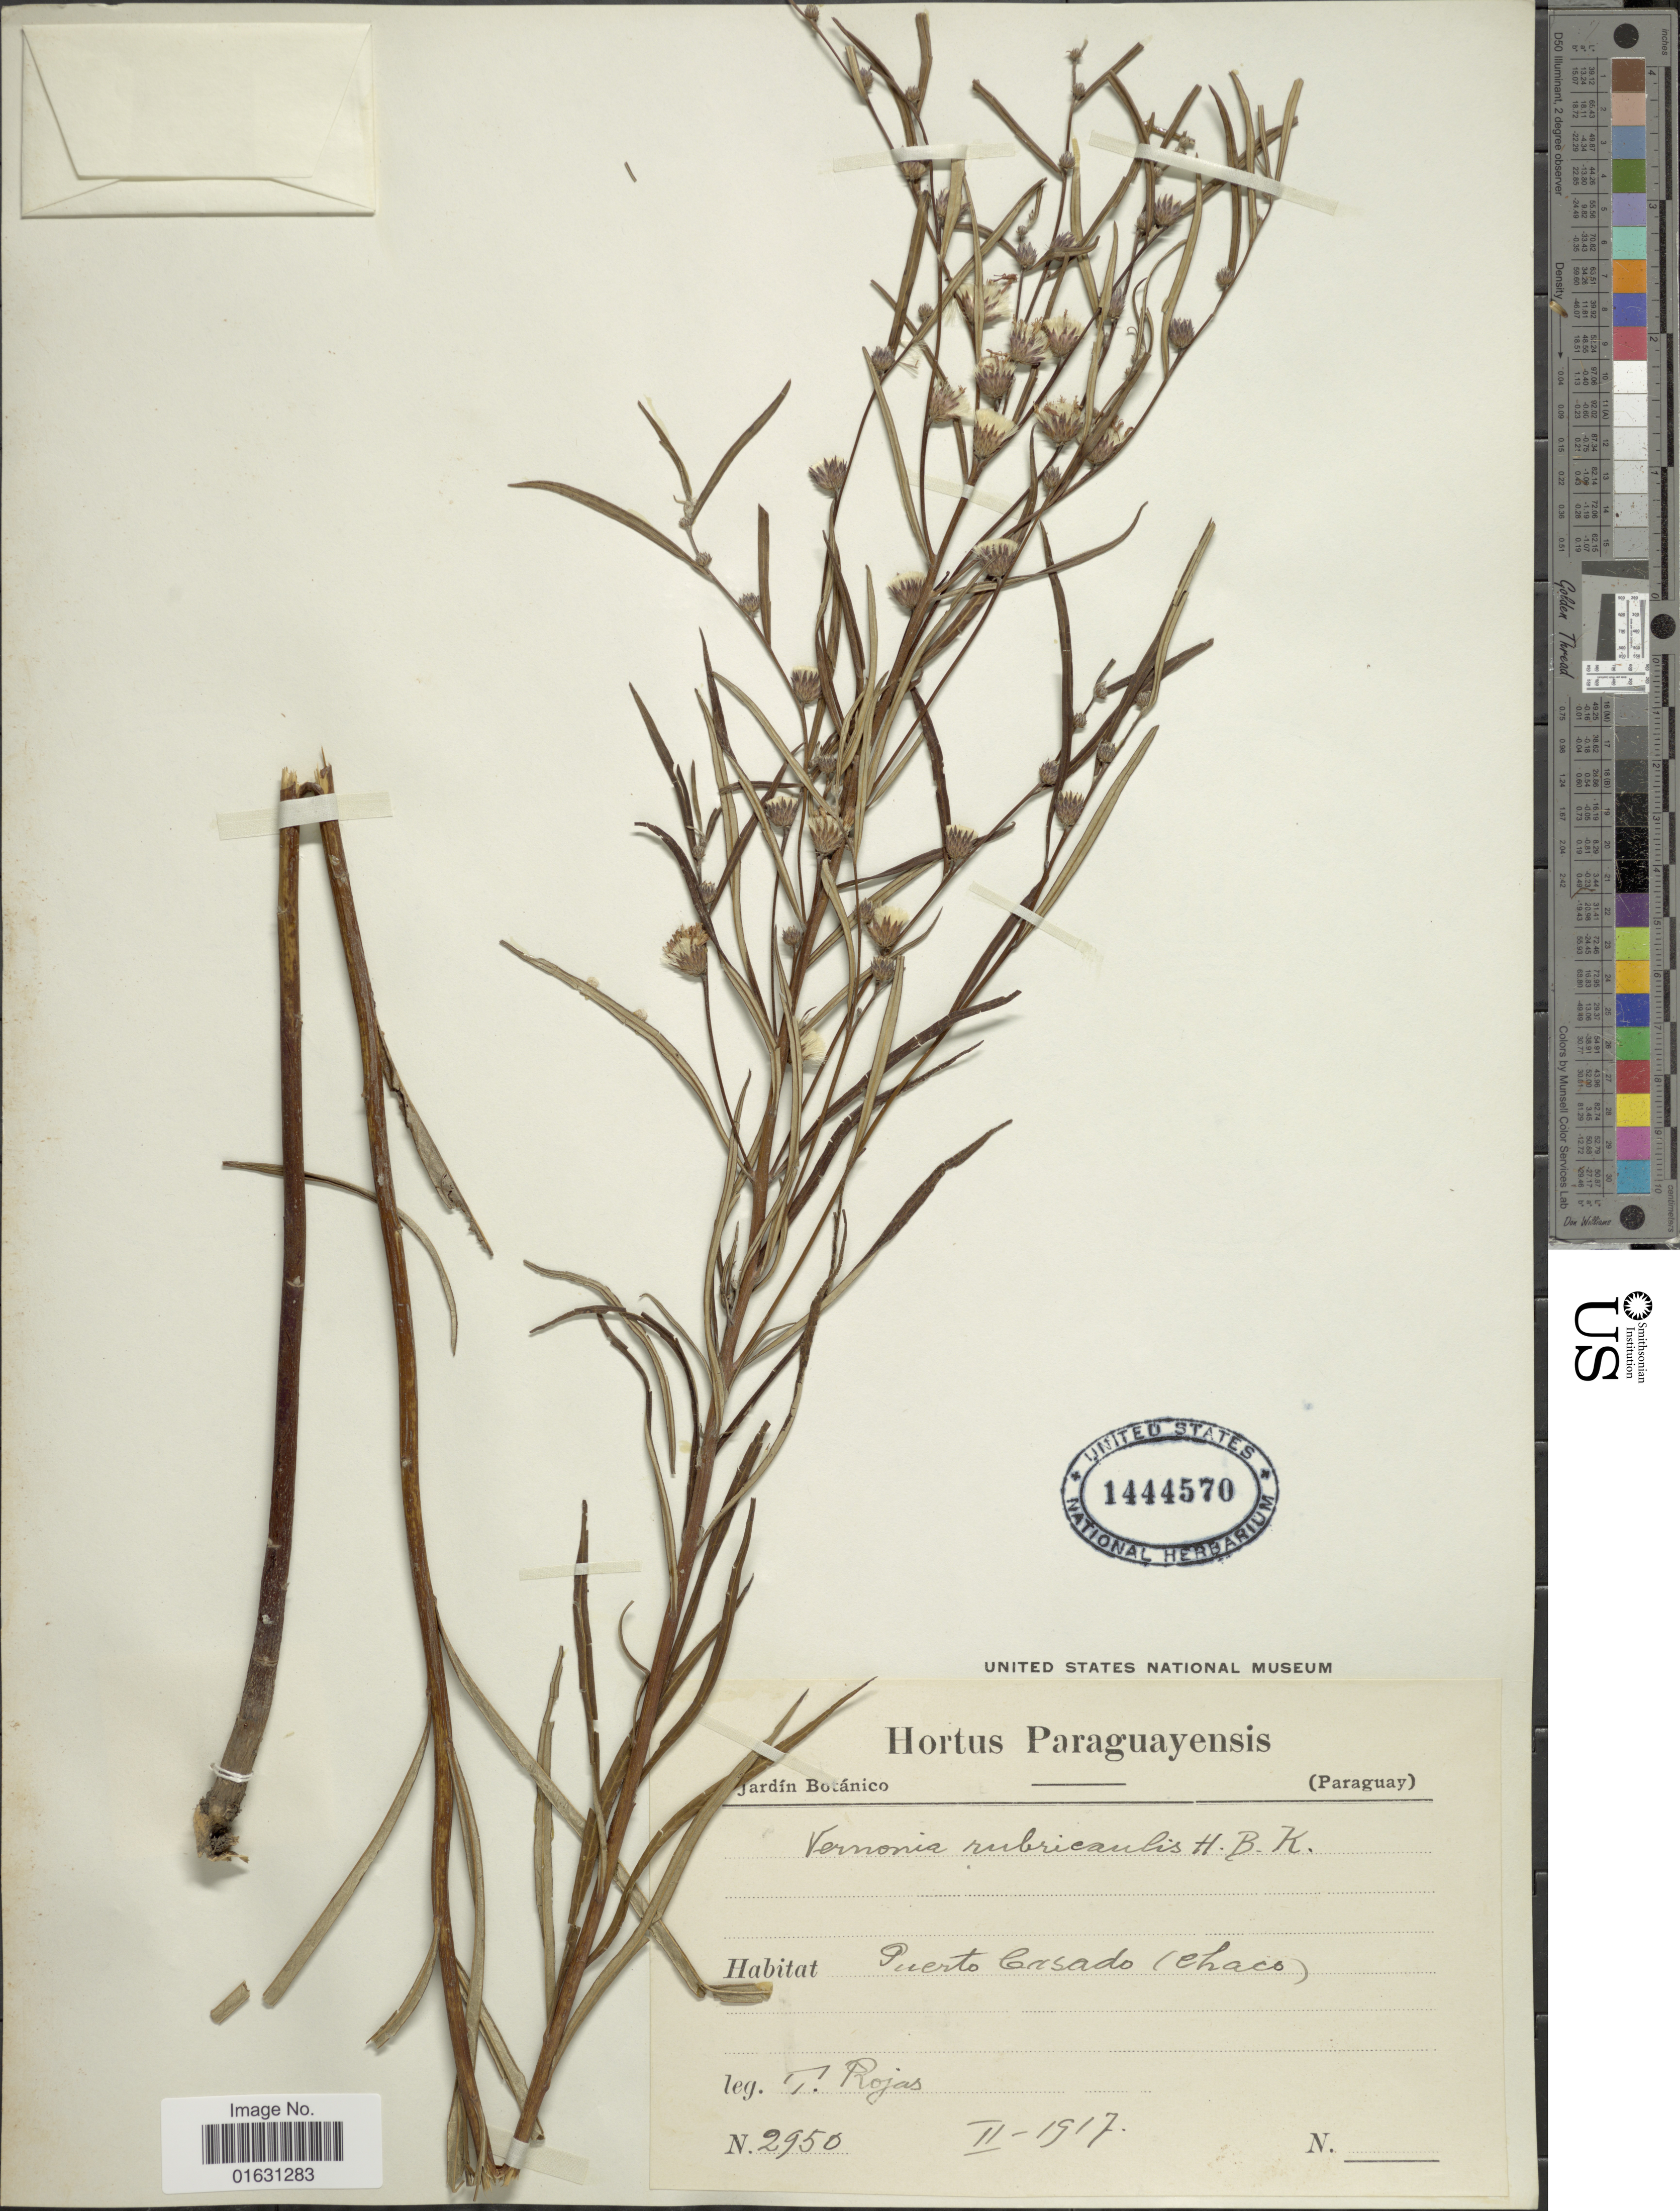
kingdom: Plantae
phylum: Tracheophyta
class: Magnoliopsida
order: Asterales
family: Asteraceae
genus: Lessingianthus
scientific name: Lessingianthus rubricaulis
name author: (Humb. & Bonpl.) H. Rob.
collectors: T. Rojas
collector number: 2950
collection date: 1917-02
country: Paraguay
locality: Puerto Ensado (Chaco)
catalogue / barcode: US 1444570